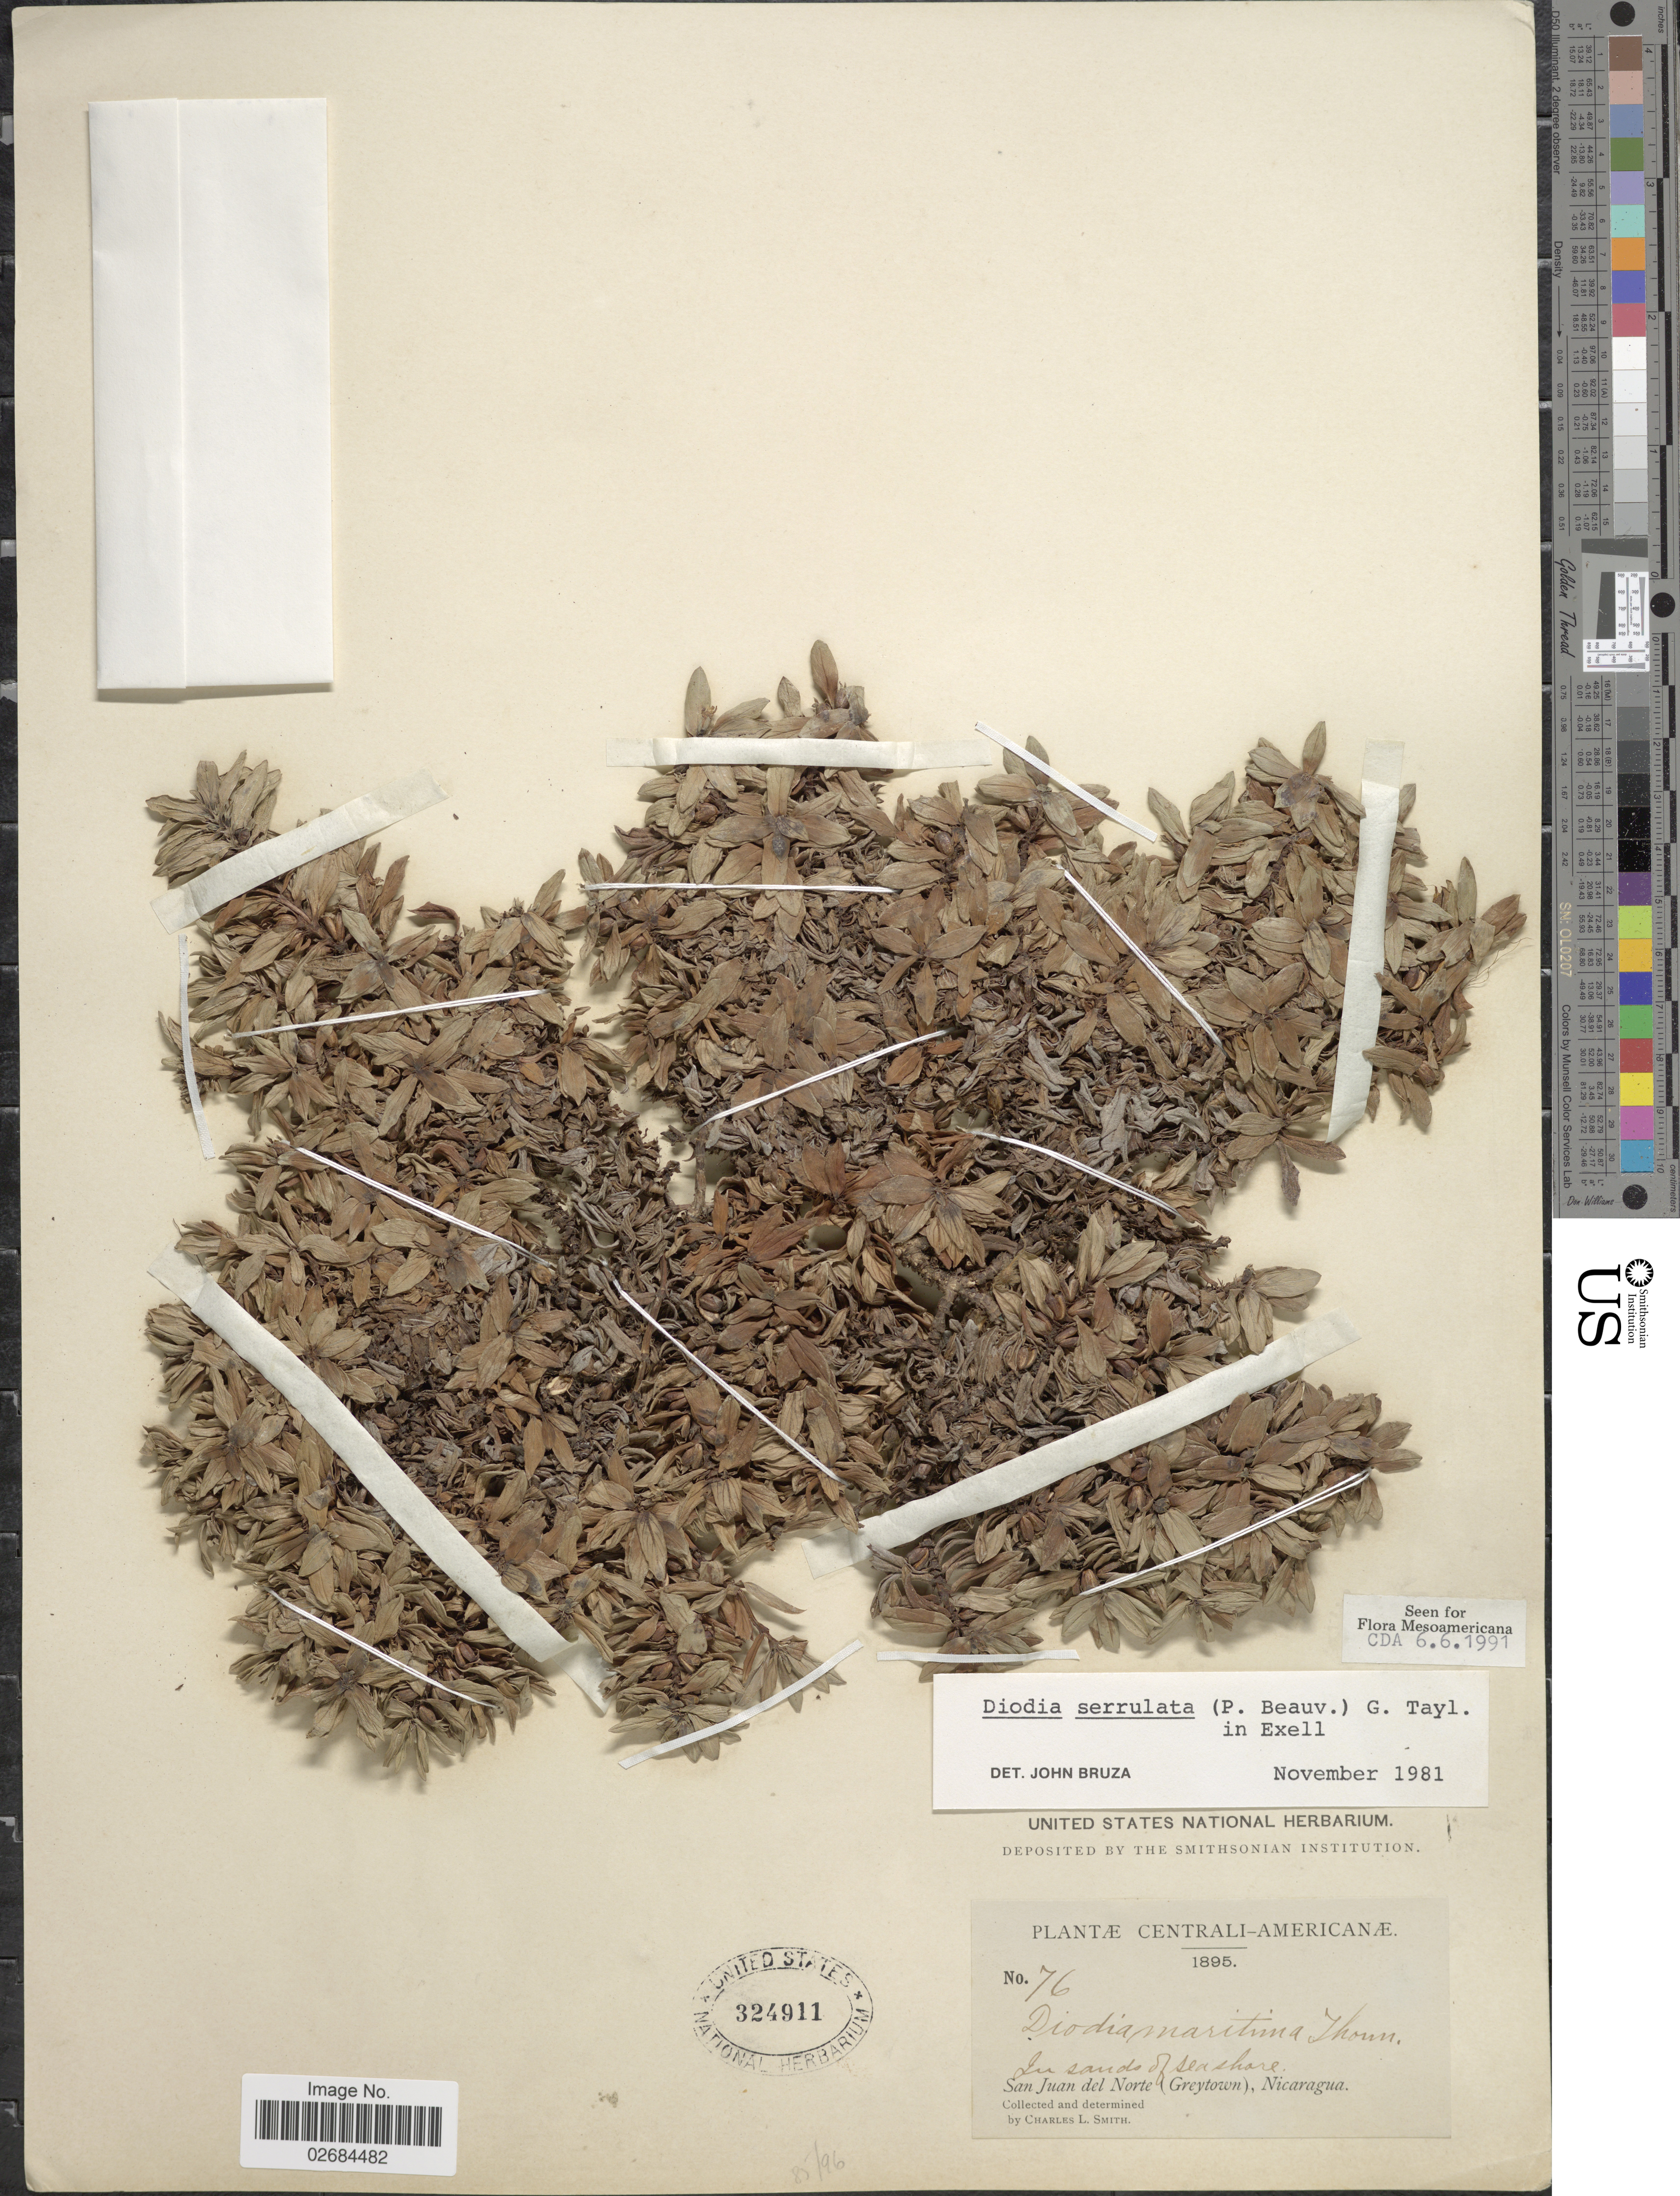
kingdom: Plantae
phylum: Tracheophyta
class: Magnoliopsida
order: Gentianales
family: Rubiaceae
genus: Diodia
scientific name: Diodia serrulata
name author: (P. Beauv.) G. Taylor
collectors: C. L. Smith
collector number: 76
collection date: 1895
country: Nicaragua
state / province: Rio San Juan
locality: San Juan del Norte (Greytown)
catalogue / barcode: US 324911